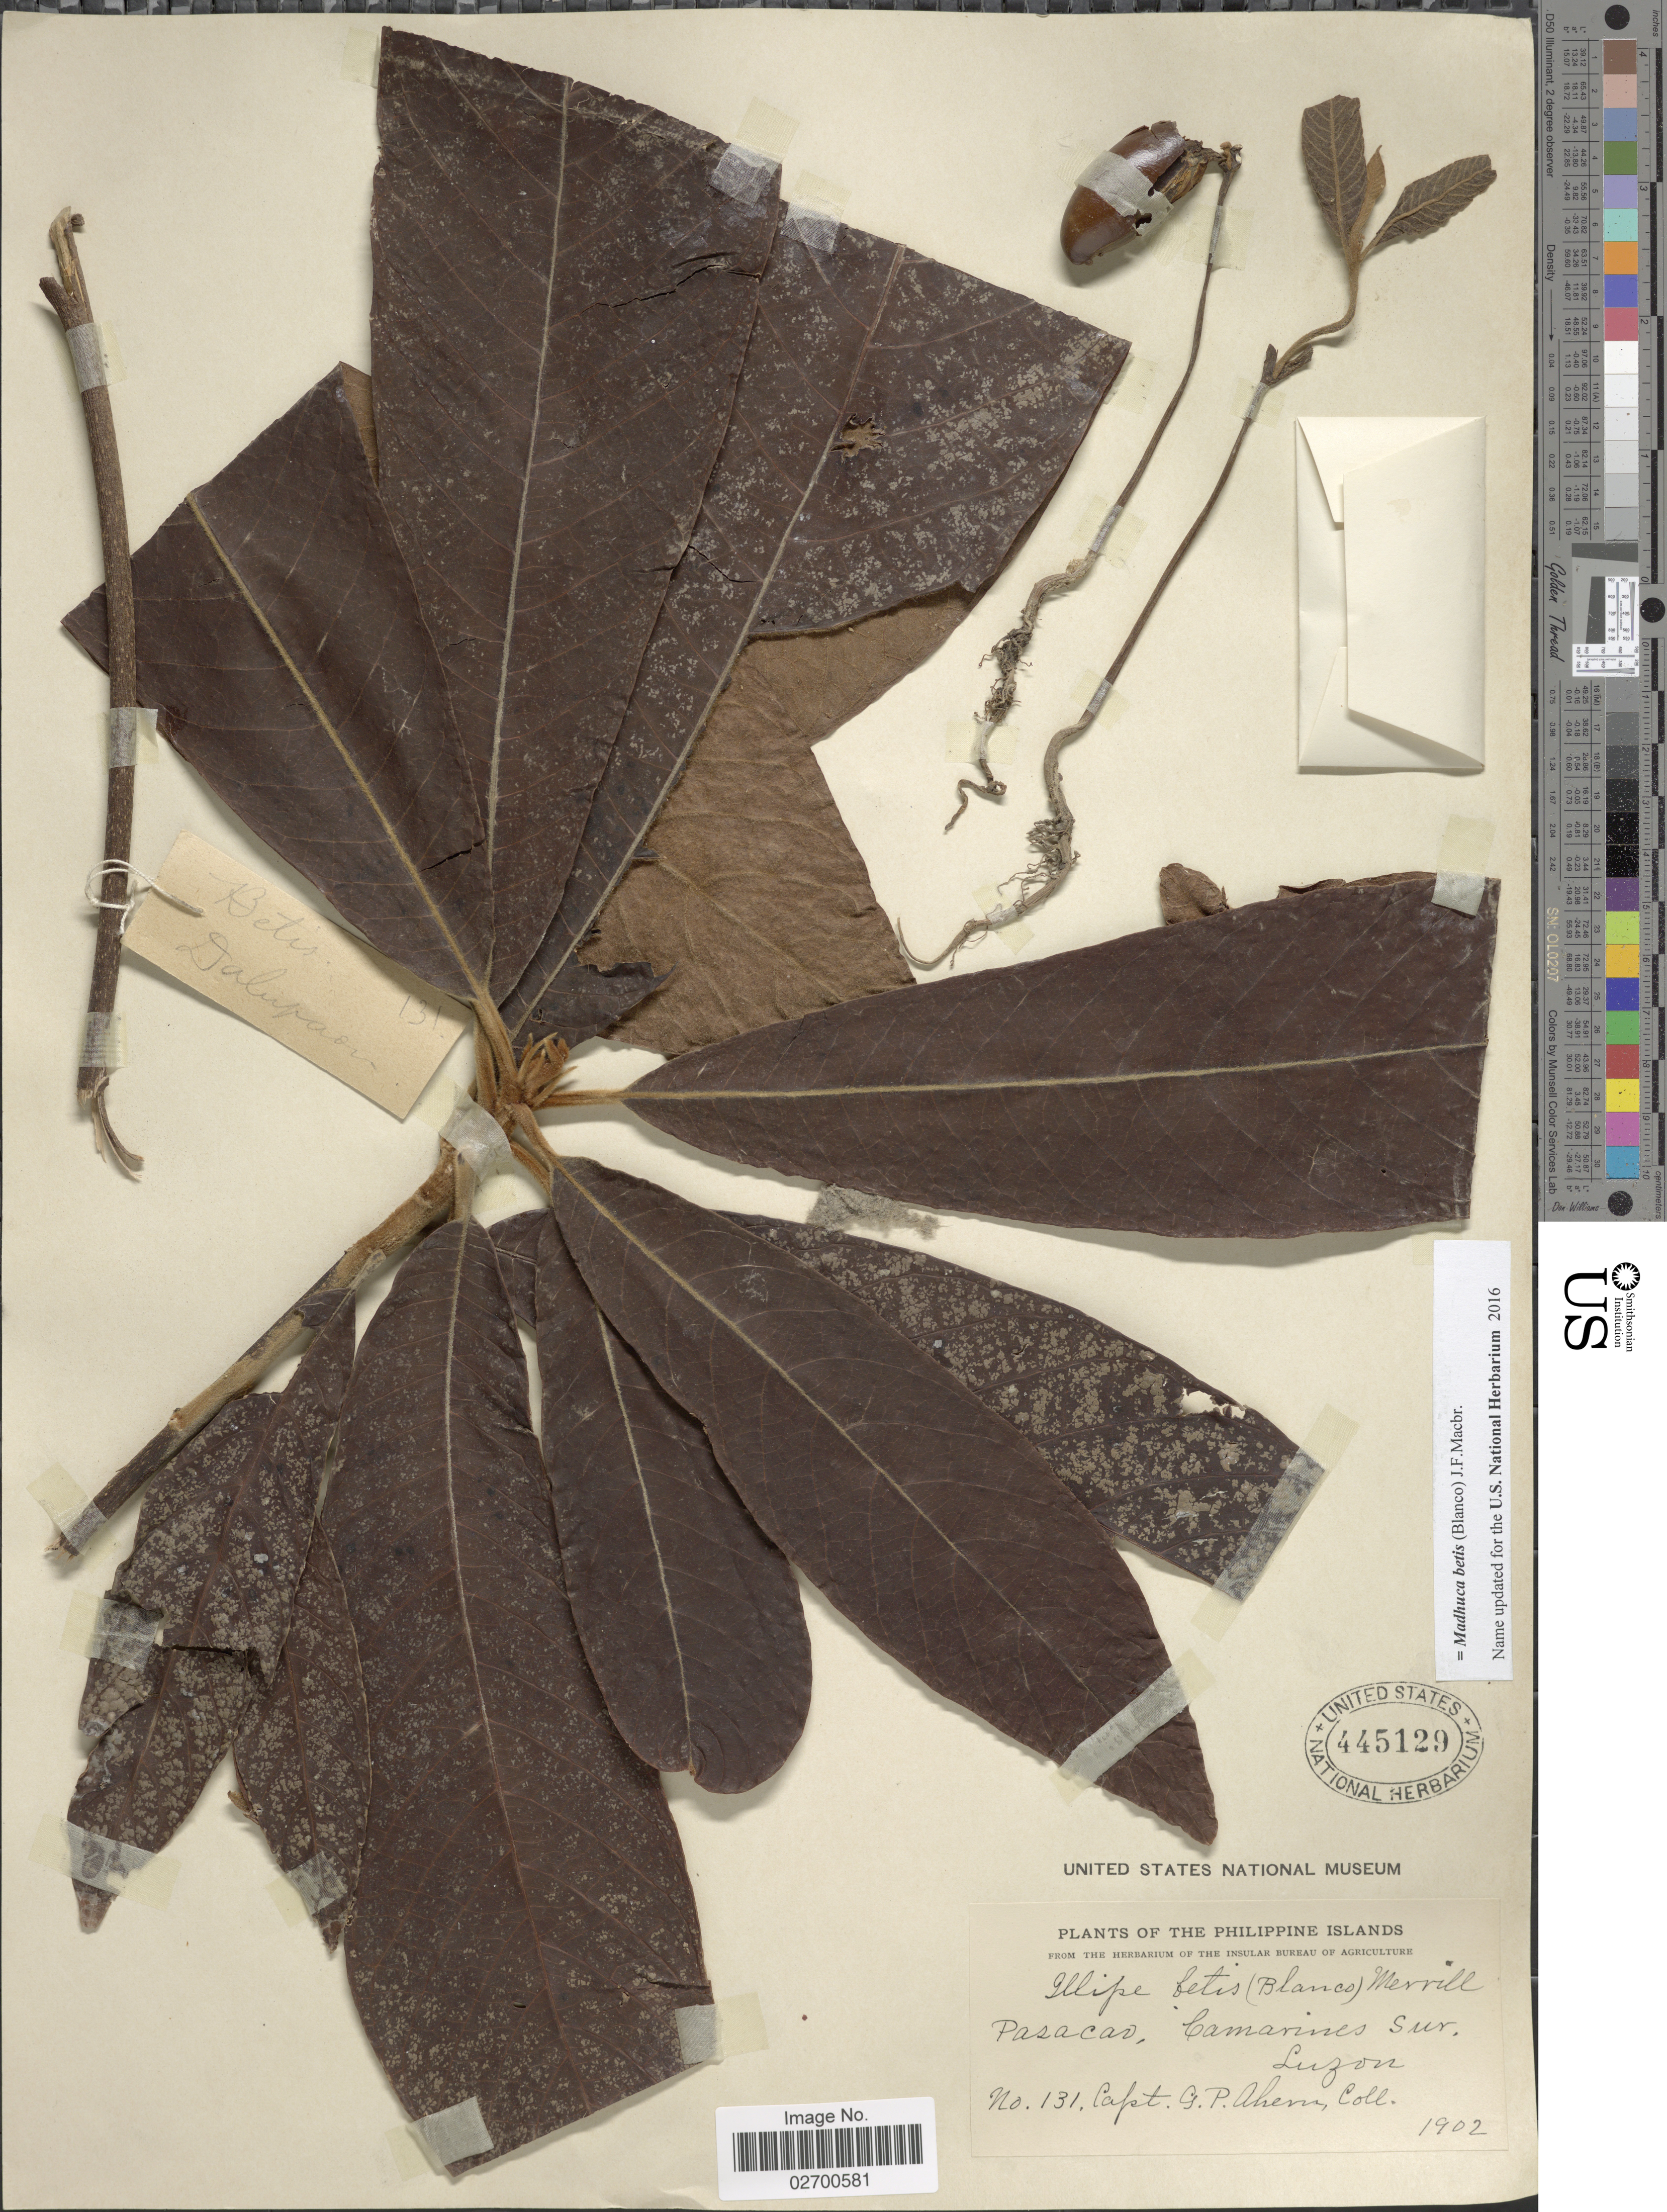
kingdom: Plantae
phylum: Tracheophyta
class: Magnoliopsida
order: Ericales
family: Sapotaceae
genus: Madhuca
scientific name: Madhuca betis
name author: (Blanco) J.F. Macbr.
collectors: G. Ahern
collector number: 131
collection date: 1902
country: Philippines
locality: Pasacao, Camarines Sur. Luzon.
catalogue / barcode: US 445129